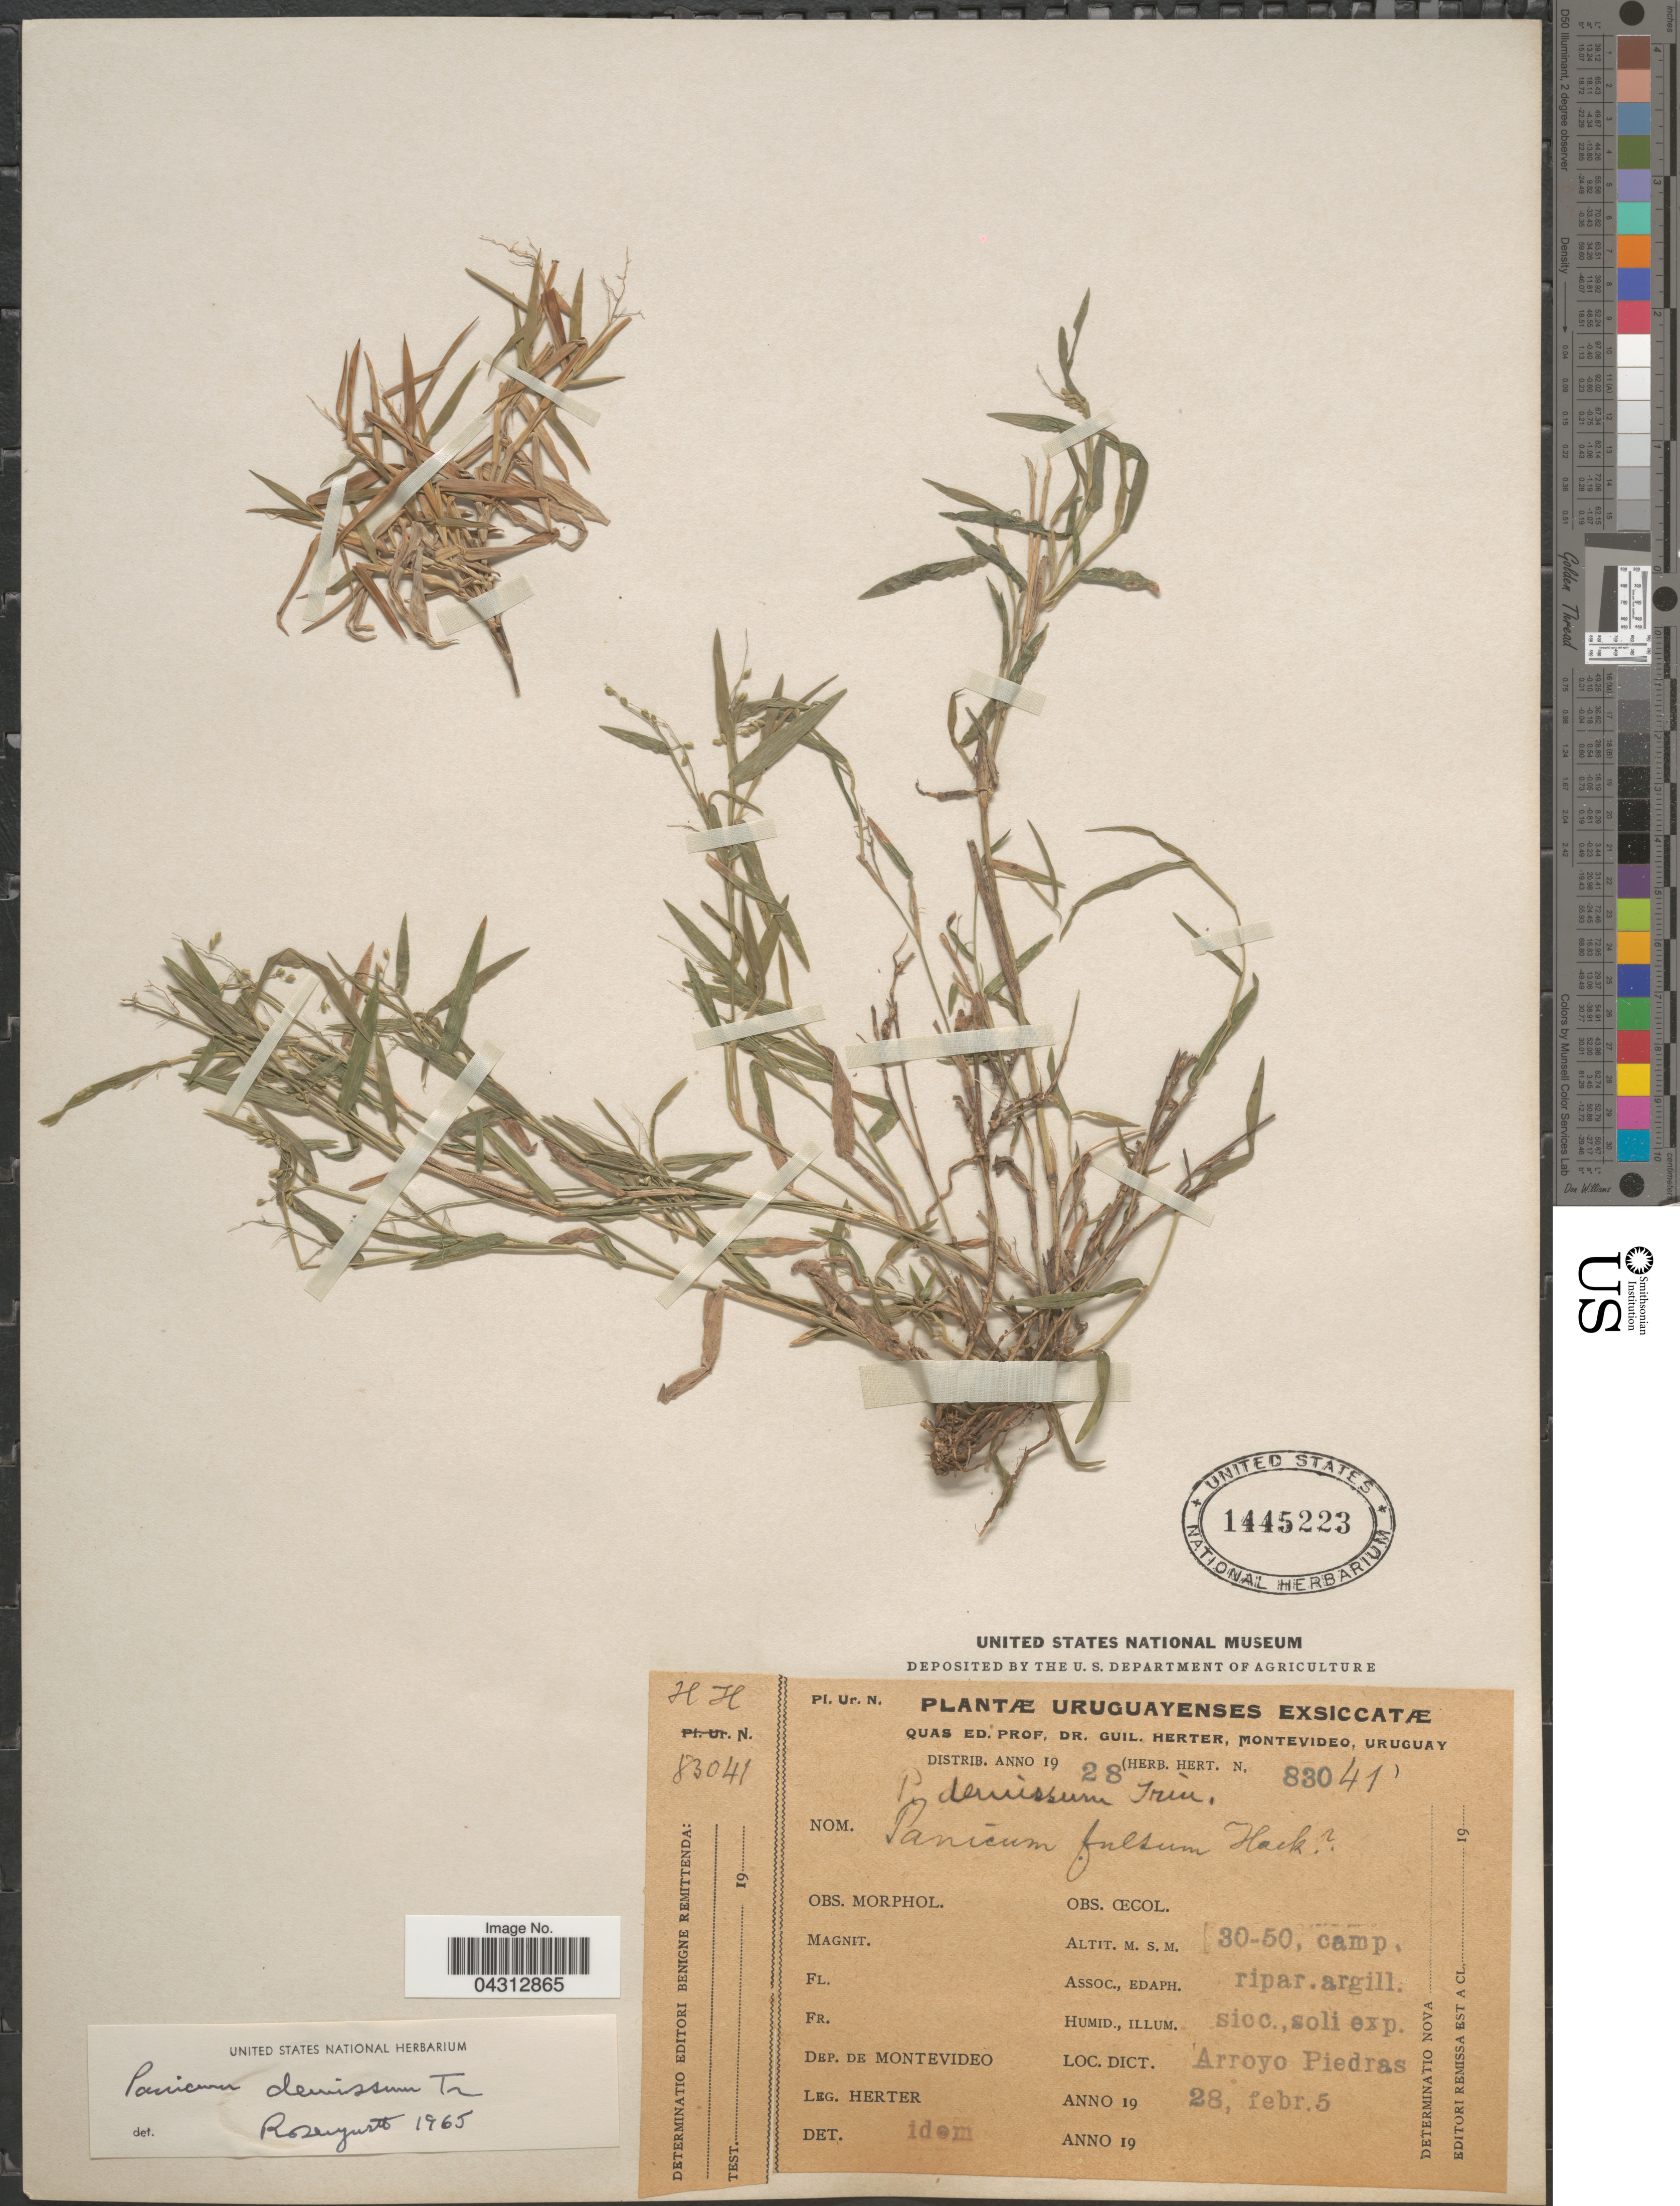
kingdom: Plantae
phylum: Tracheophyta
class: Liliopsida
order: Poales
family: Poaceae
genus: Dichanthelium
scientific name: Dichanthelium sabulorum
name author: (Lam.) Gould & C.A. Clark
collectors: G. Herter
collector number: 83041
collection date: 1928-02-05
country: Uruguay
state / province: Montevideo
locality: Dep. de Montevideo. Arroyo Piedras.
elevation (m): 30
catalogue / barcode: US 1445223